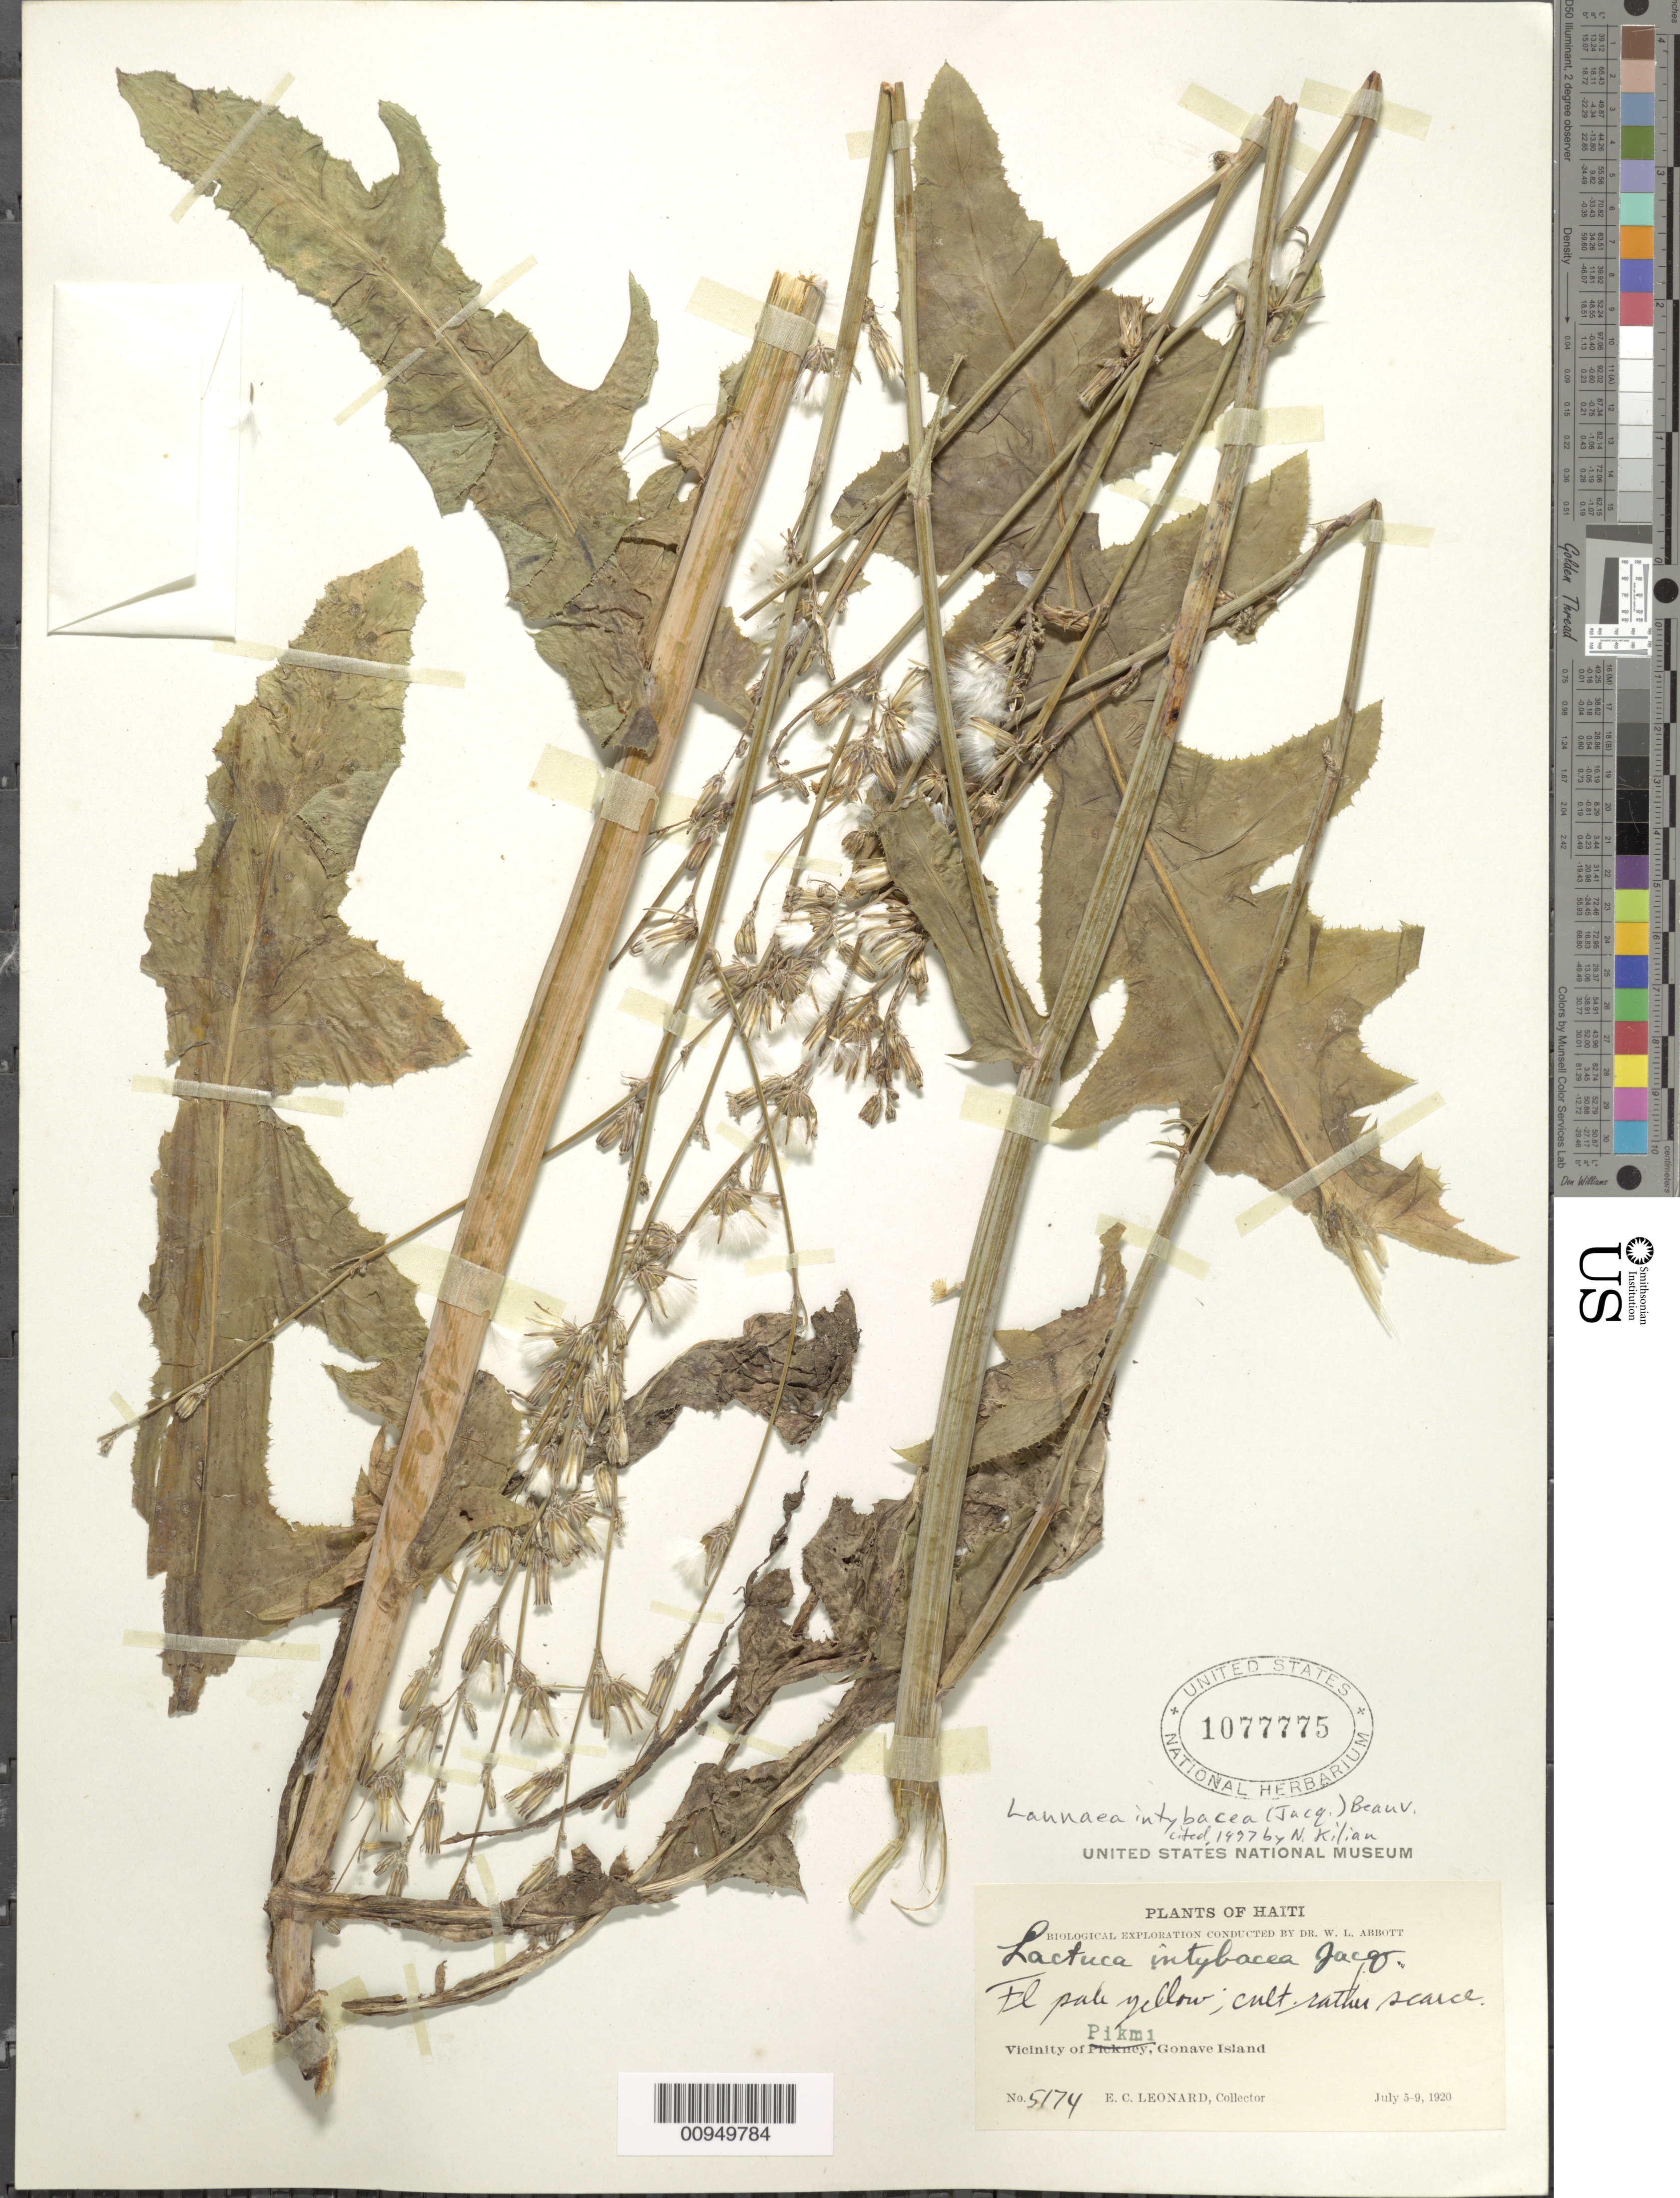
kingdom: Plantae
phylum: Tracheophyta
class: Magnoliopsida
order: Asterales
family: Asteraceae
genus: Launaea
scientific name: Launaea intybacea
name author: (Jacq.) Beauverd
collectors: E. C. Leonard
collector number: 5174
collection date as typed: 05 Jul 1920 to 09 Jul 1920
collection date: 1920-07-05/1920-07-09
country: Haiti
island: Gonave I.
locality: Vicinity of Pikmi.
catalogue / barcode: US 1077775